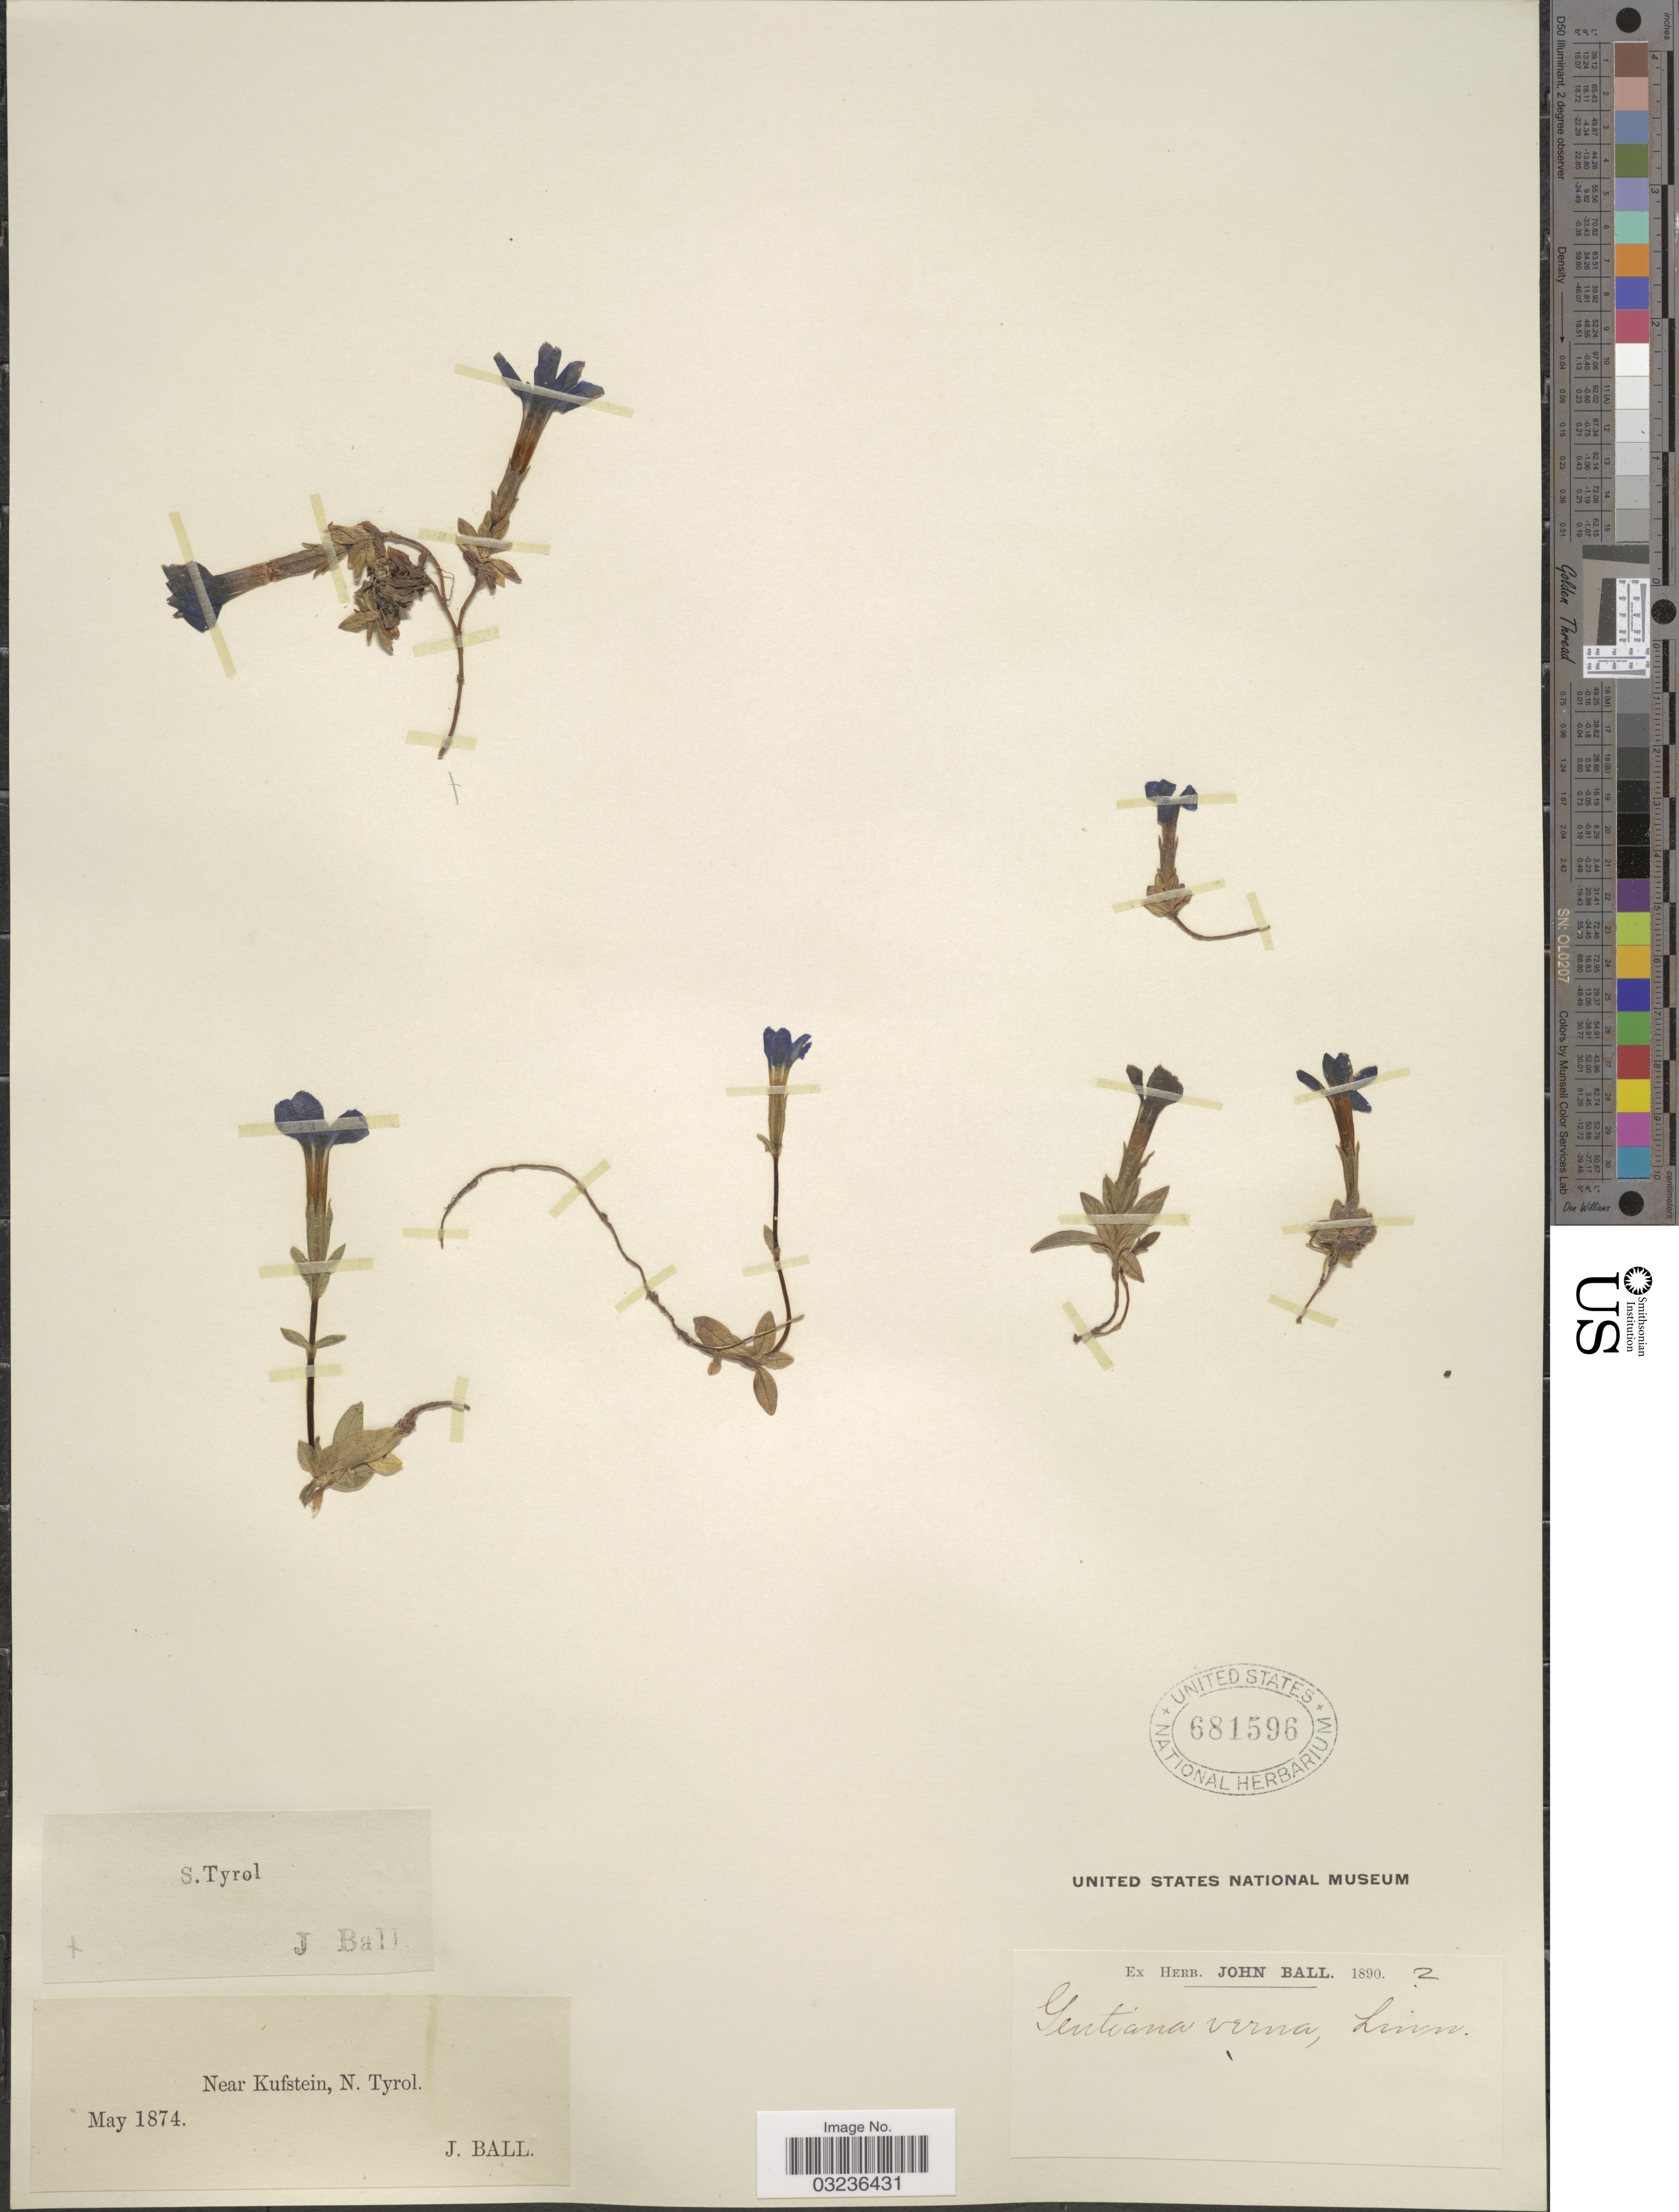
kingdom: Plantae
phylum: Tracheophyta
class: Magnoliopsida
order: Gentianales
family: Gentianaceae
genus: Gentiana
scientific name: Gentiana verna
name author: L.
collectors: J. Ball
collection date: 1874-05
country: Austria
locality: S. Tyrol. Near Kufstein, N. Tyrol.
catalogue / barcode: US 681596